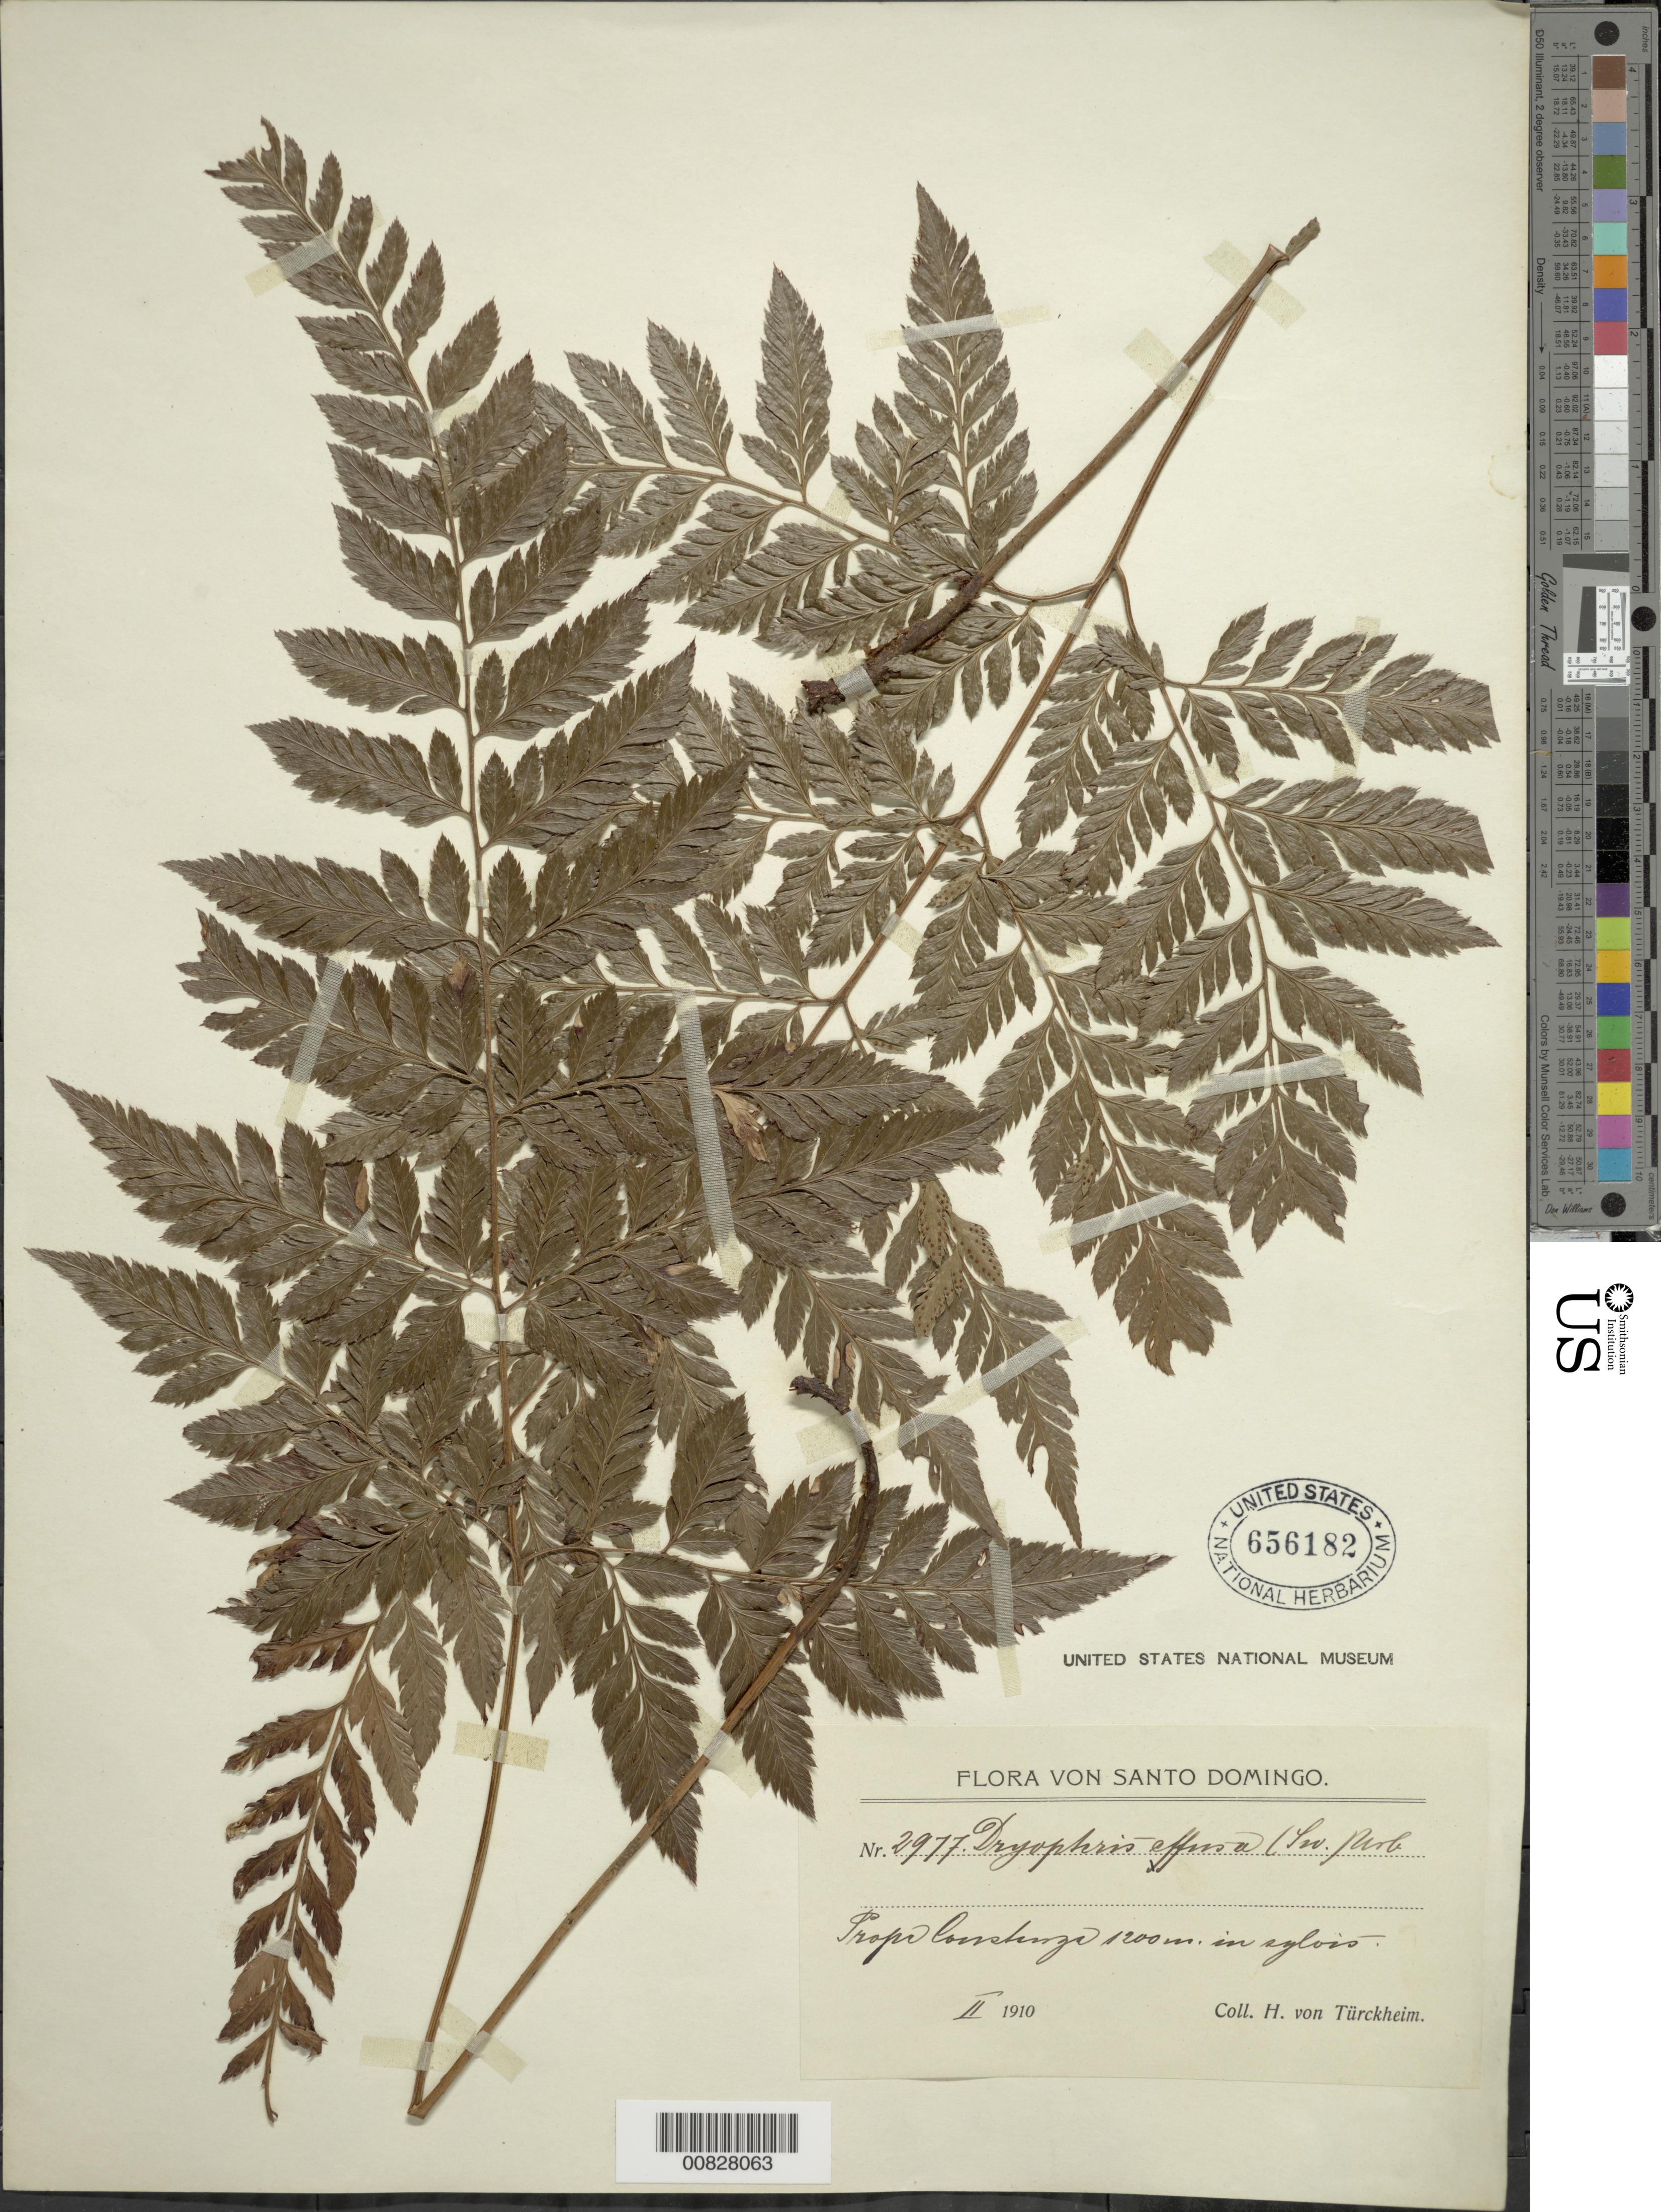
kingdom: Plantae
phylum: Tracheophyta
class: Polypodiopsida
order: Polypodiales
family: Dryopteridaceae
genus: Parapolystichum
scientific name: Parapolystichum effusum var. effusum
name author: (Sw.) Ching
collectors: H. von Türckheim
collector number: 2977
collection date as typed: Feb 1910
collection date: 1910-02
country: Dominican Republic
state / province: La Vega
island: Hispaniola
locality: Constanza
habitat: In sylvis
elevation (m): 1200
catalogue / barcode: US 656182